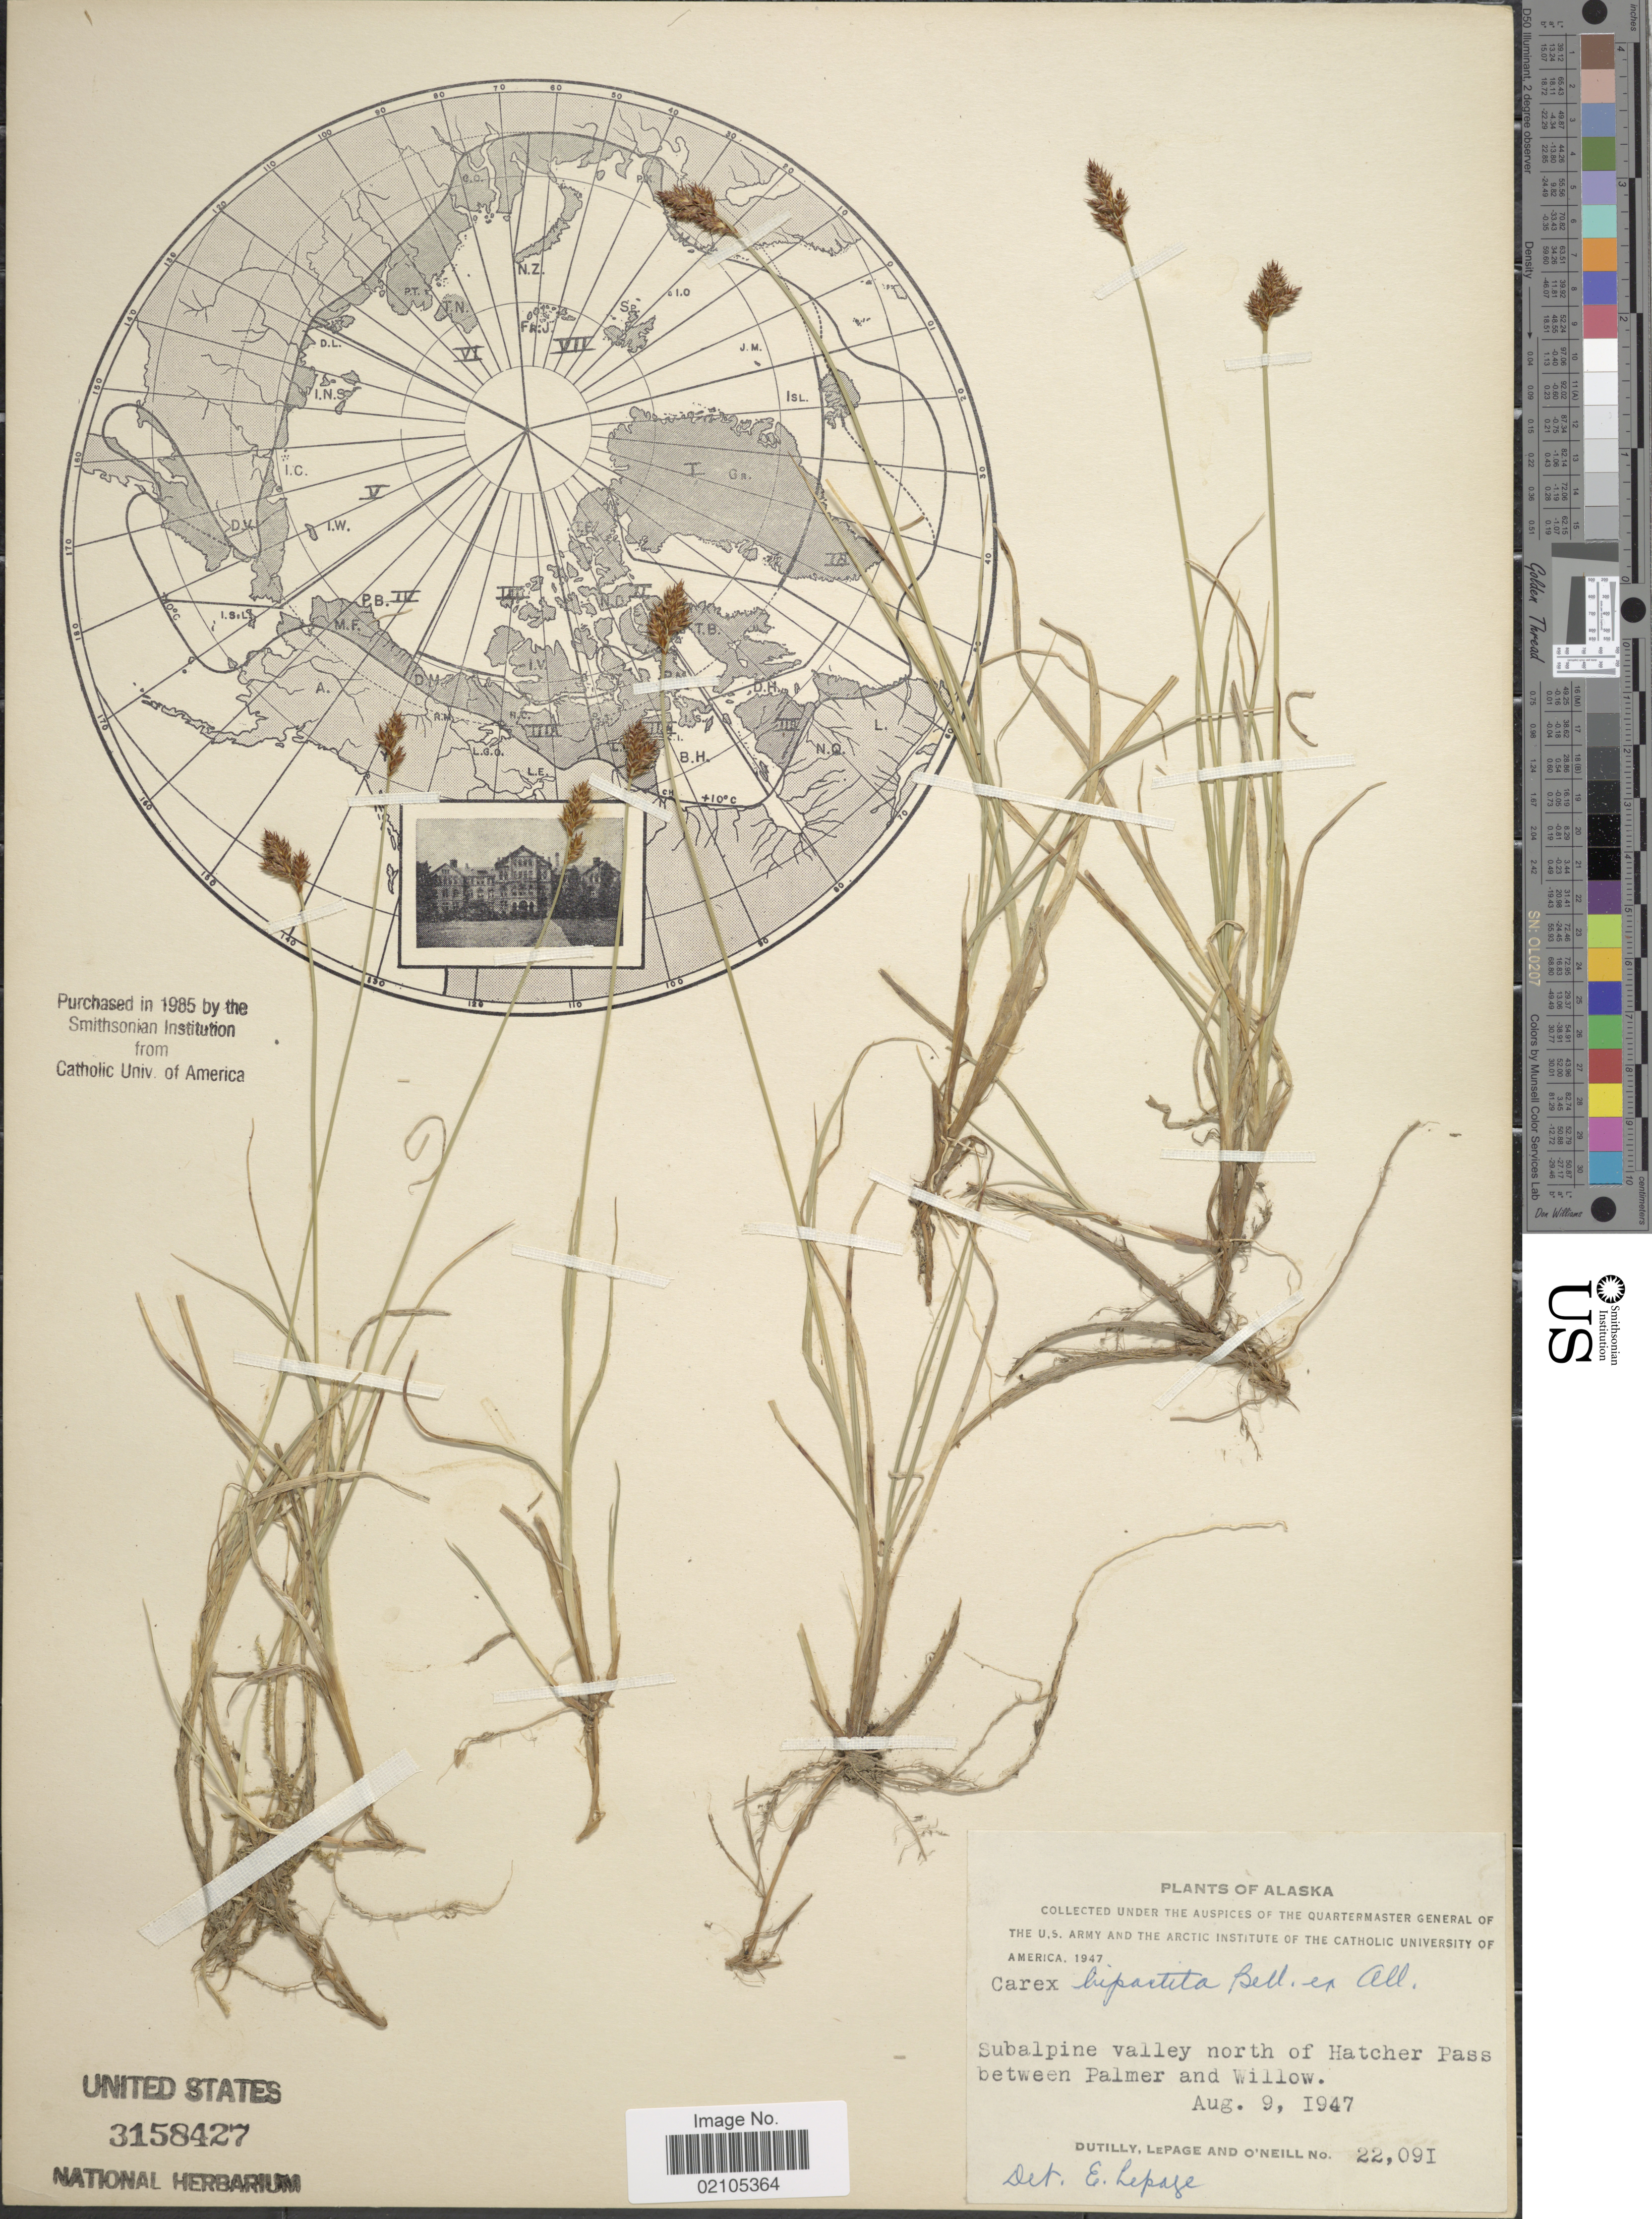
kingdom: Plantae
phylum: Tracheophyta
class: Liliopsida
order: Poales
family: Cyperaceae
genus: Carex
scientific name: Carex lachenalii subsp. lachenalii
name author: Schkuhr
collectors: -. Dutilly, -. LePage & O' Neill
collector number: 22091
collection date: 1947-08-09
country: United States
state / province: Alaska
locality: Subalpine valley north of Hatcher Pass between Palmer and Willow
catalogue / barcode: US 3158427